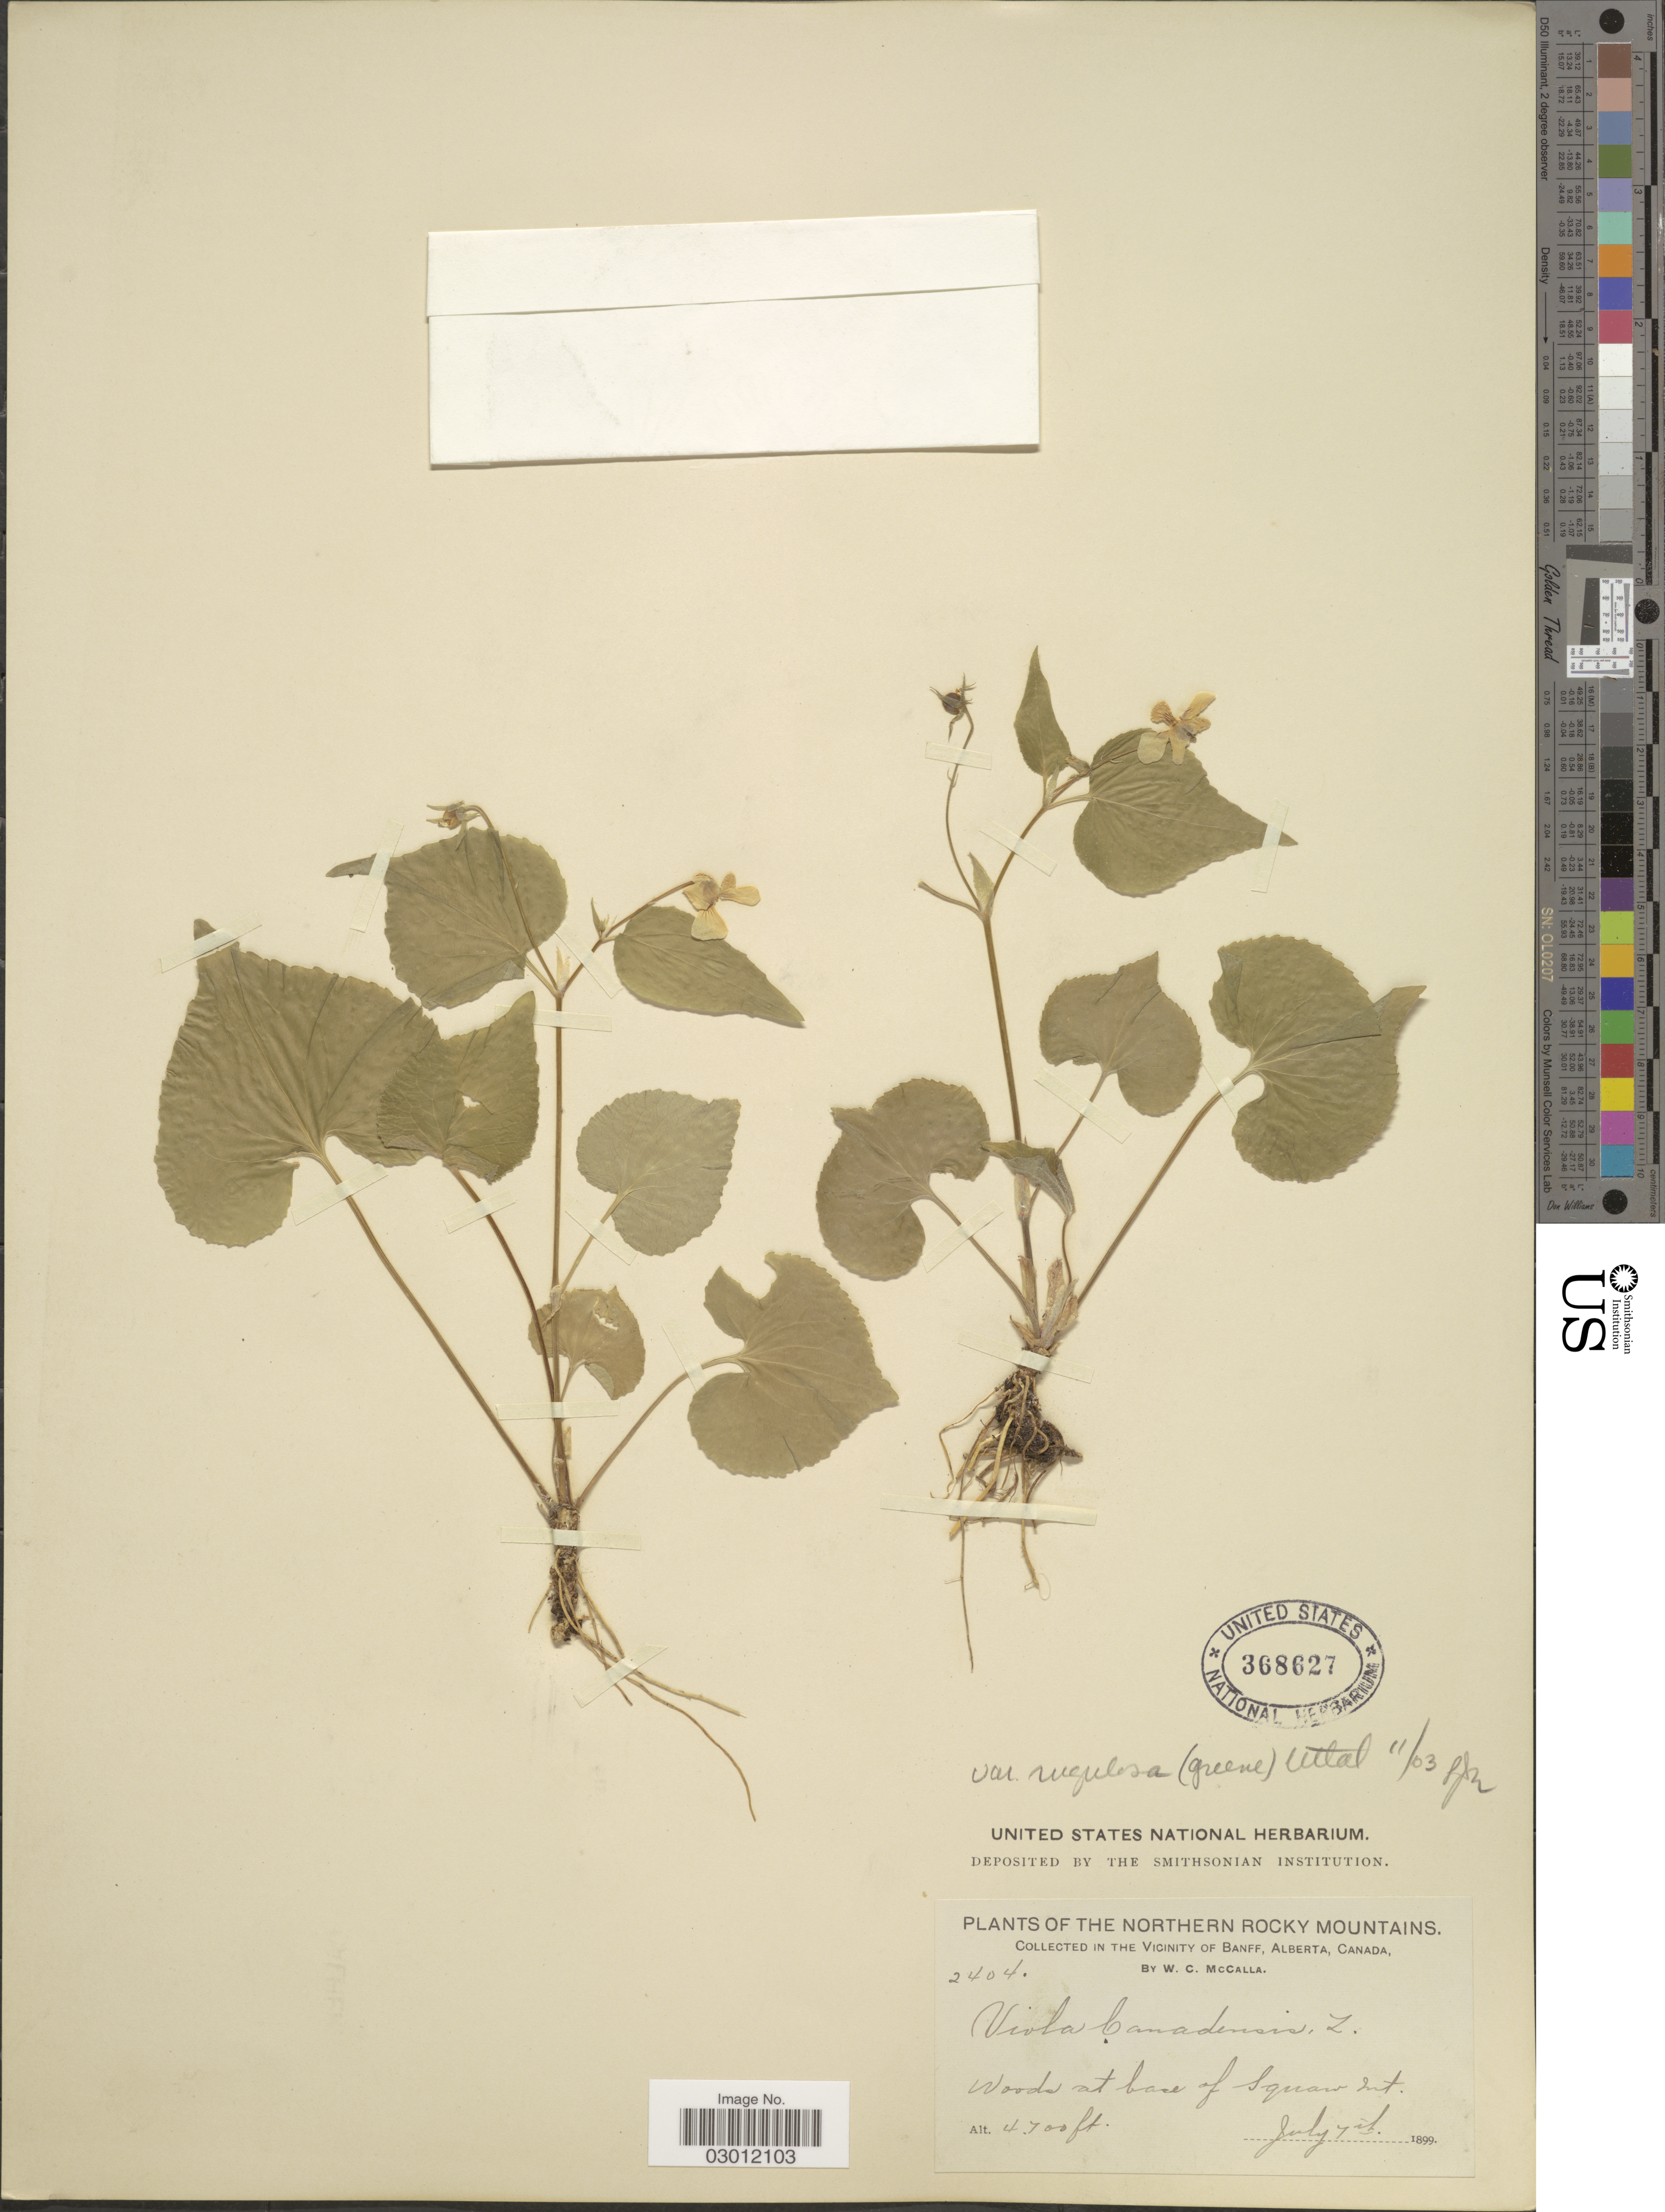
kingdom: Plantae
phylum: Tracheophyta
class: Magnoliopsida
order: Malpighiales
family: Violaceae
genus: Viola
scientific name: Viola canadensis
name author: L.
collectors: W. McCalla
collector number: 2404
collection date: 1899-07-07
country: Canada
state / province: Alberta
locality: Northern Rocky Mountains. Collected in the Vicinity of Banff, Alberta, Canada. Woods at base of Square Mt.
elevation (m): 1433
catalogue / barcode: US 368627